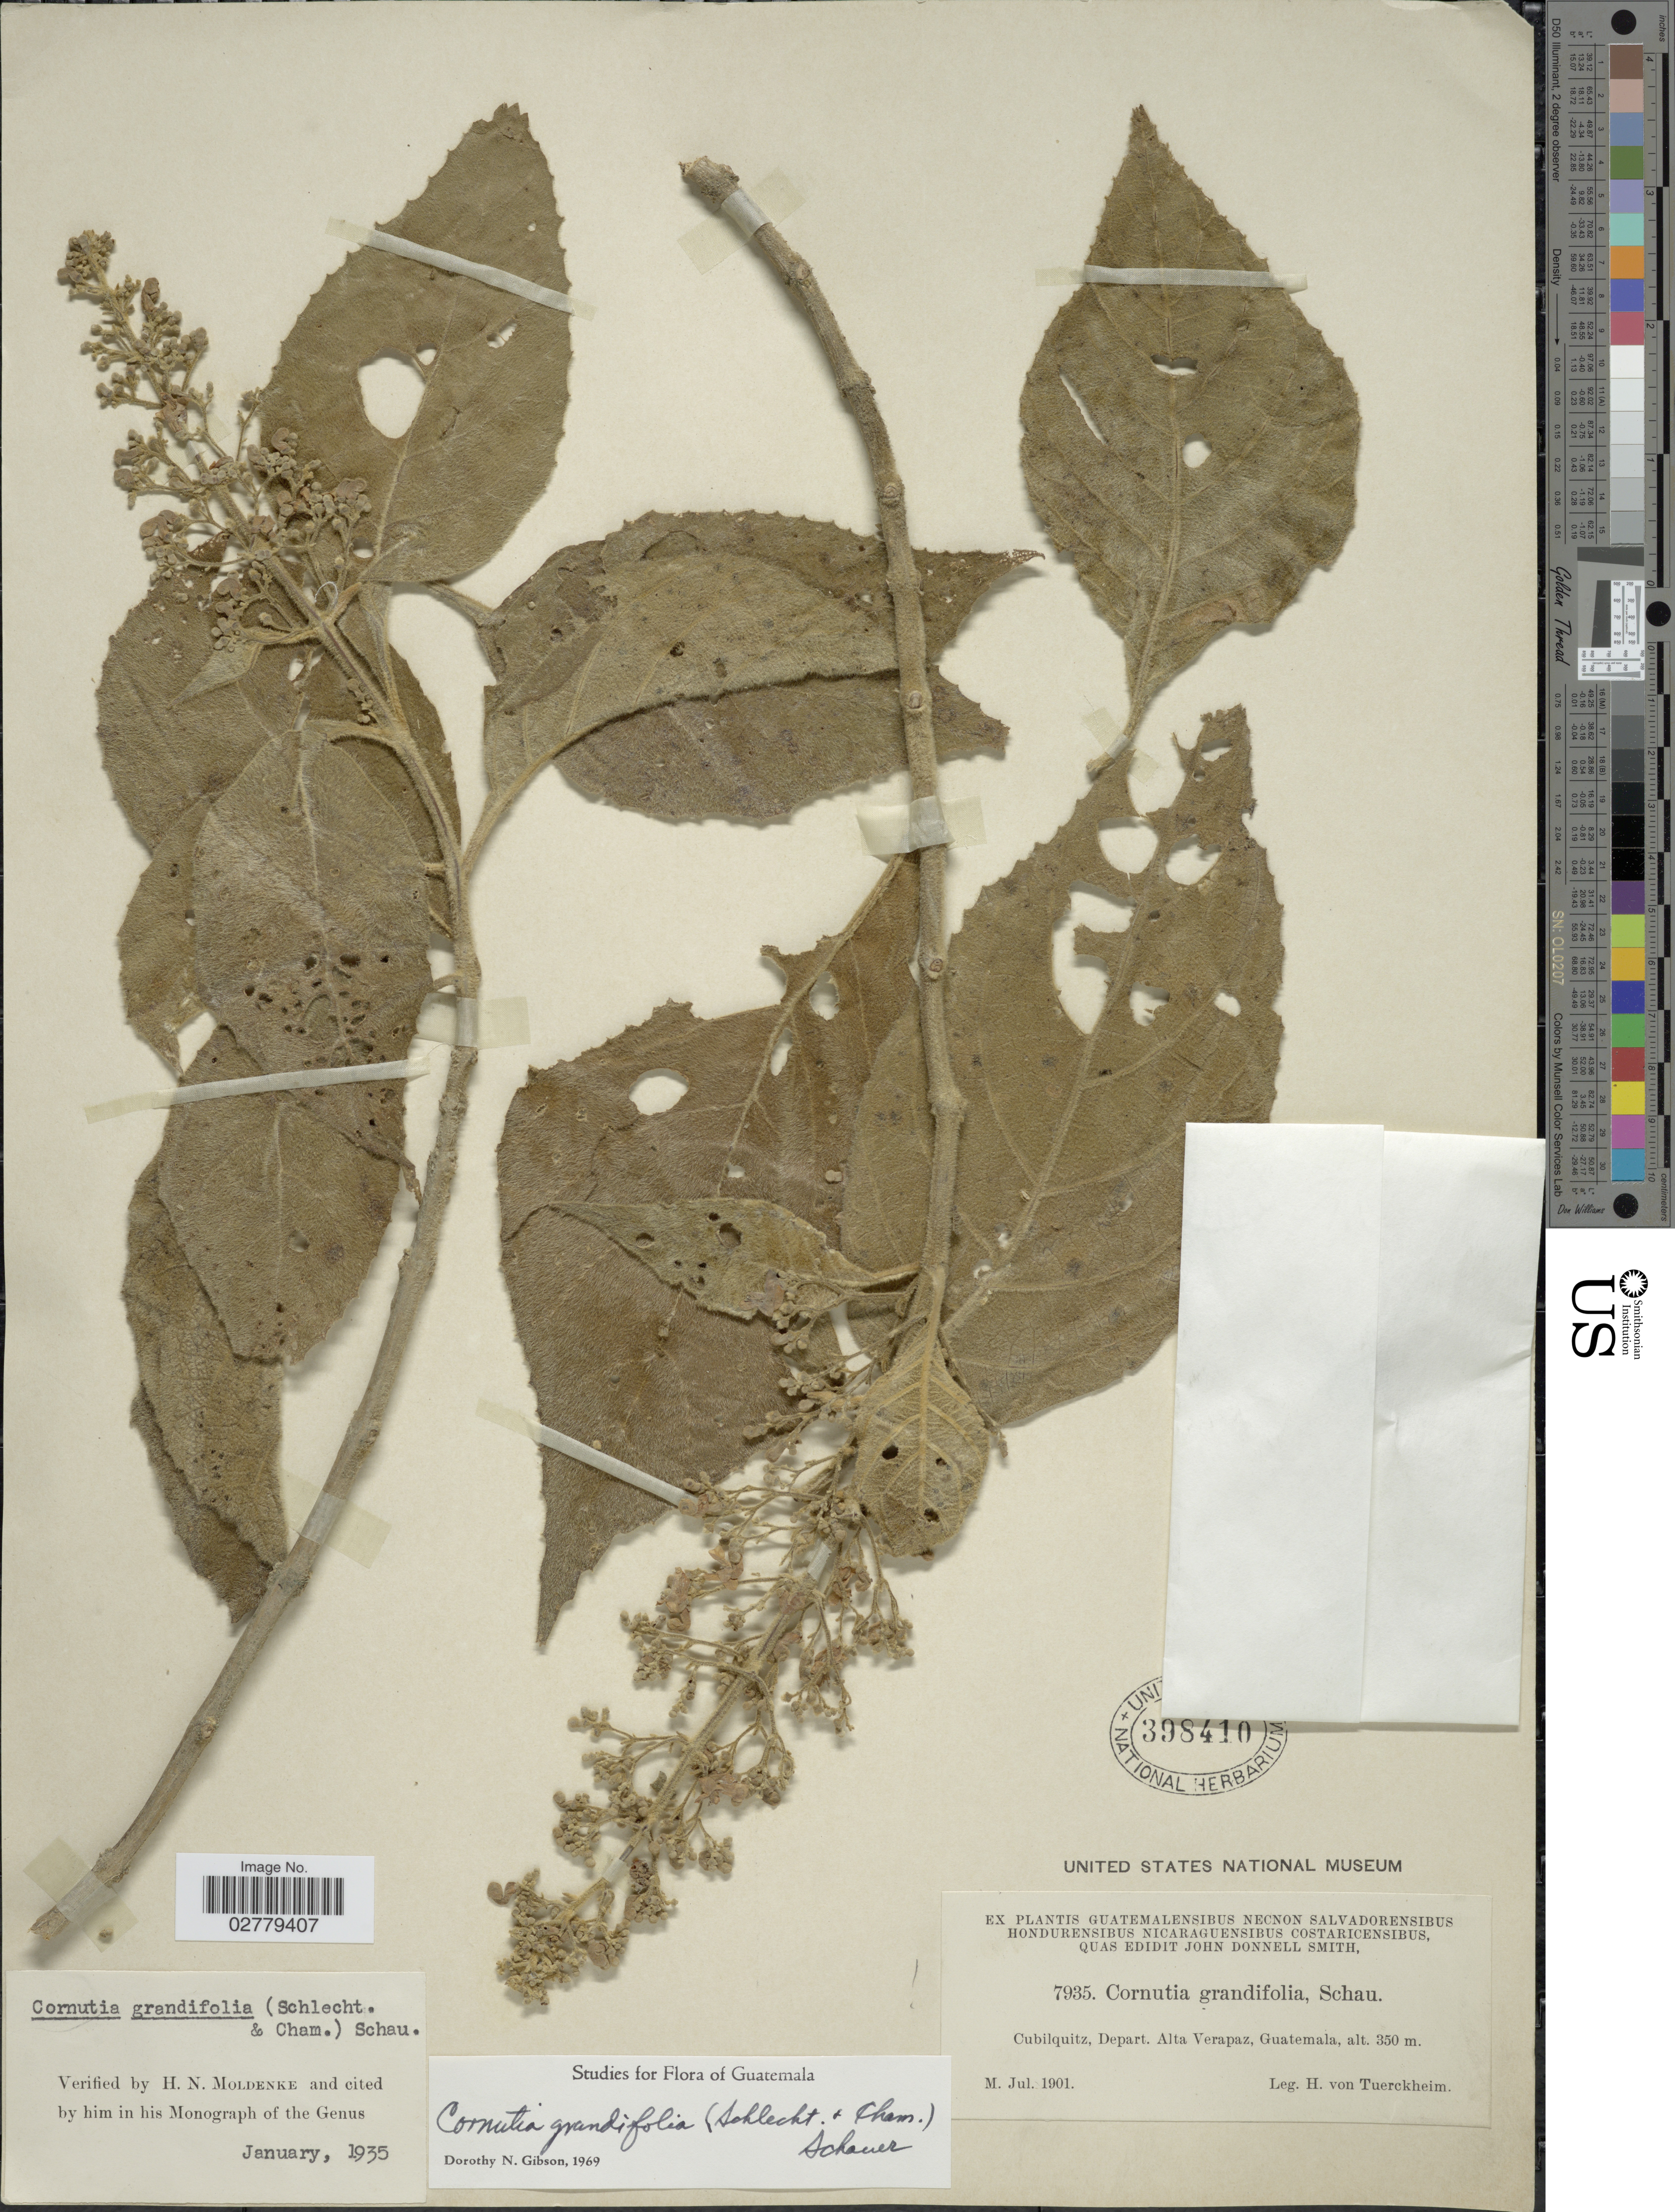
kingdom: Plantae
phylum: Tracheophyta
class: Magnoliopsida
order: Lamiales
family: Lamiaceae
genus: Cornutia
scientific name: Cornutia grandifolia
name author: (Cham. & Schltdl.) Schauer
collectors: H. von Türckheim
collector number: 7935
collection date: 1901-07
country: Guatemala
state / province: Alta Verapaz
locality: Cubilquitz, Depart. Alta Verapaz.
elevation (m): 350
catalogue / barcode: US 398410